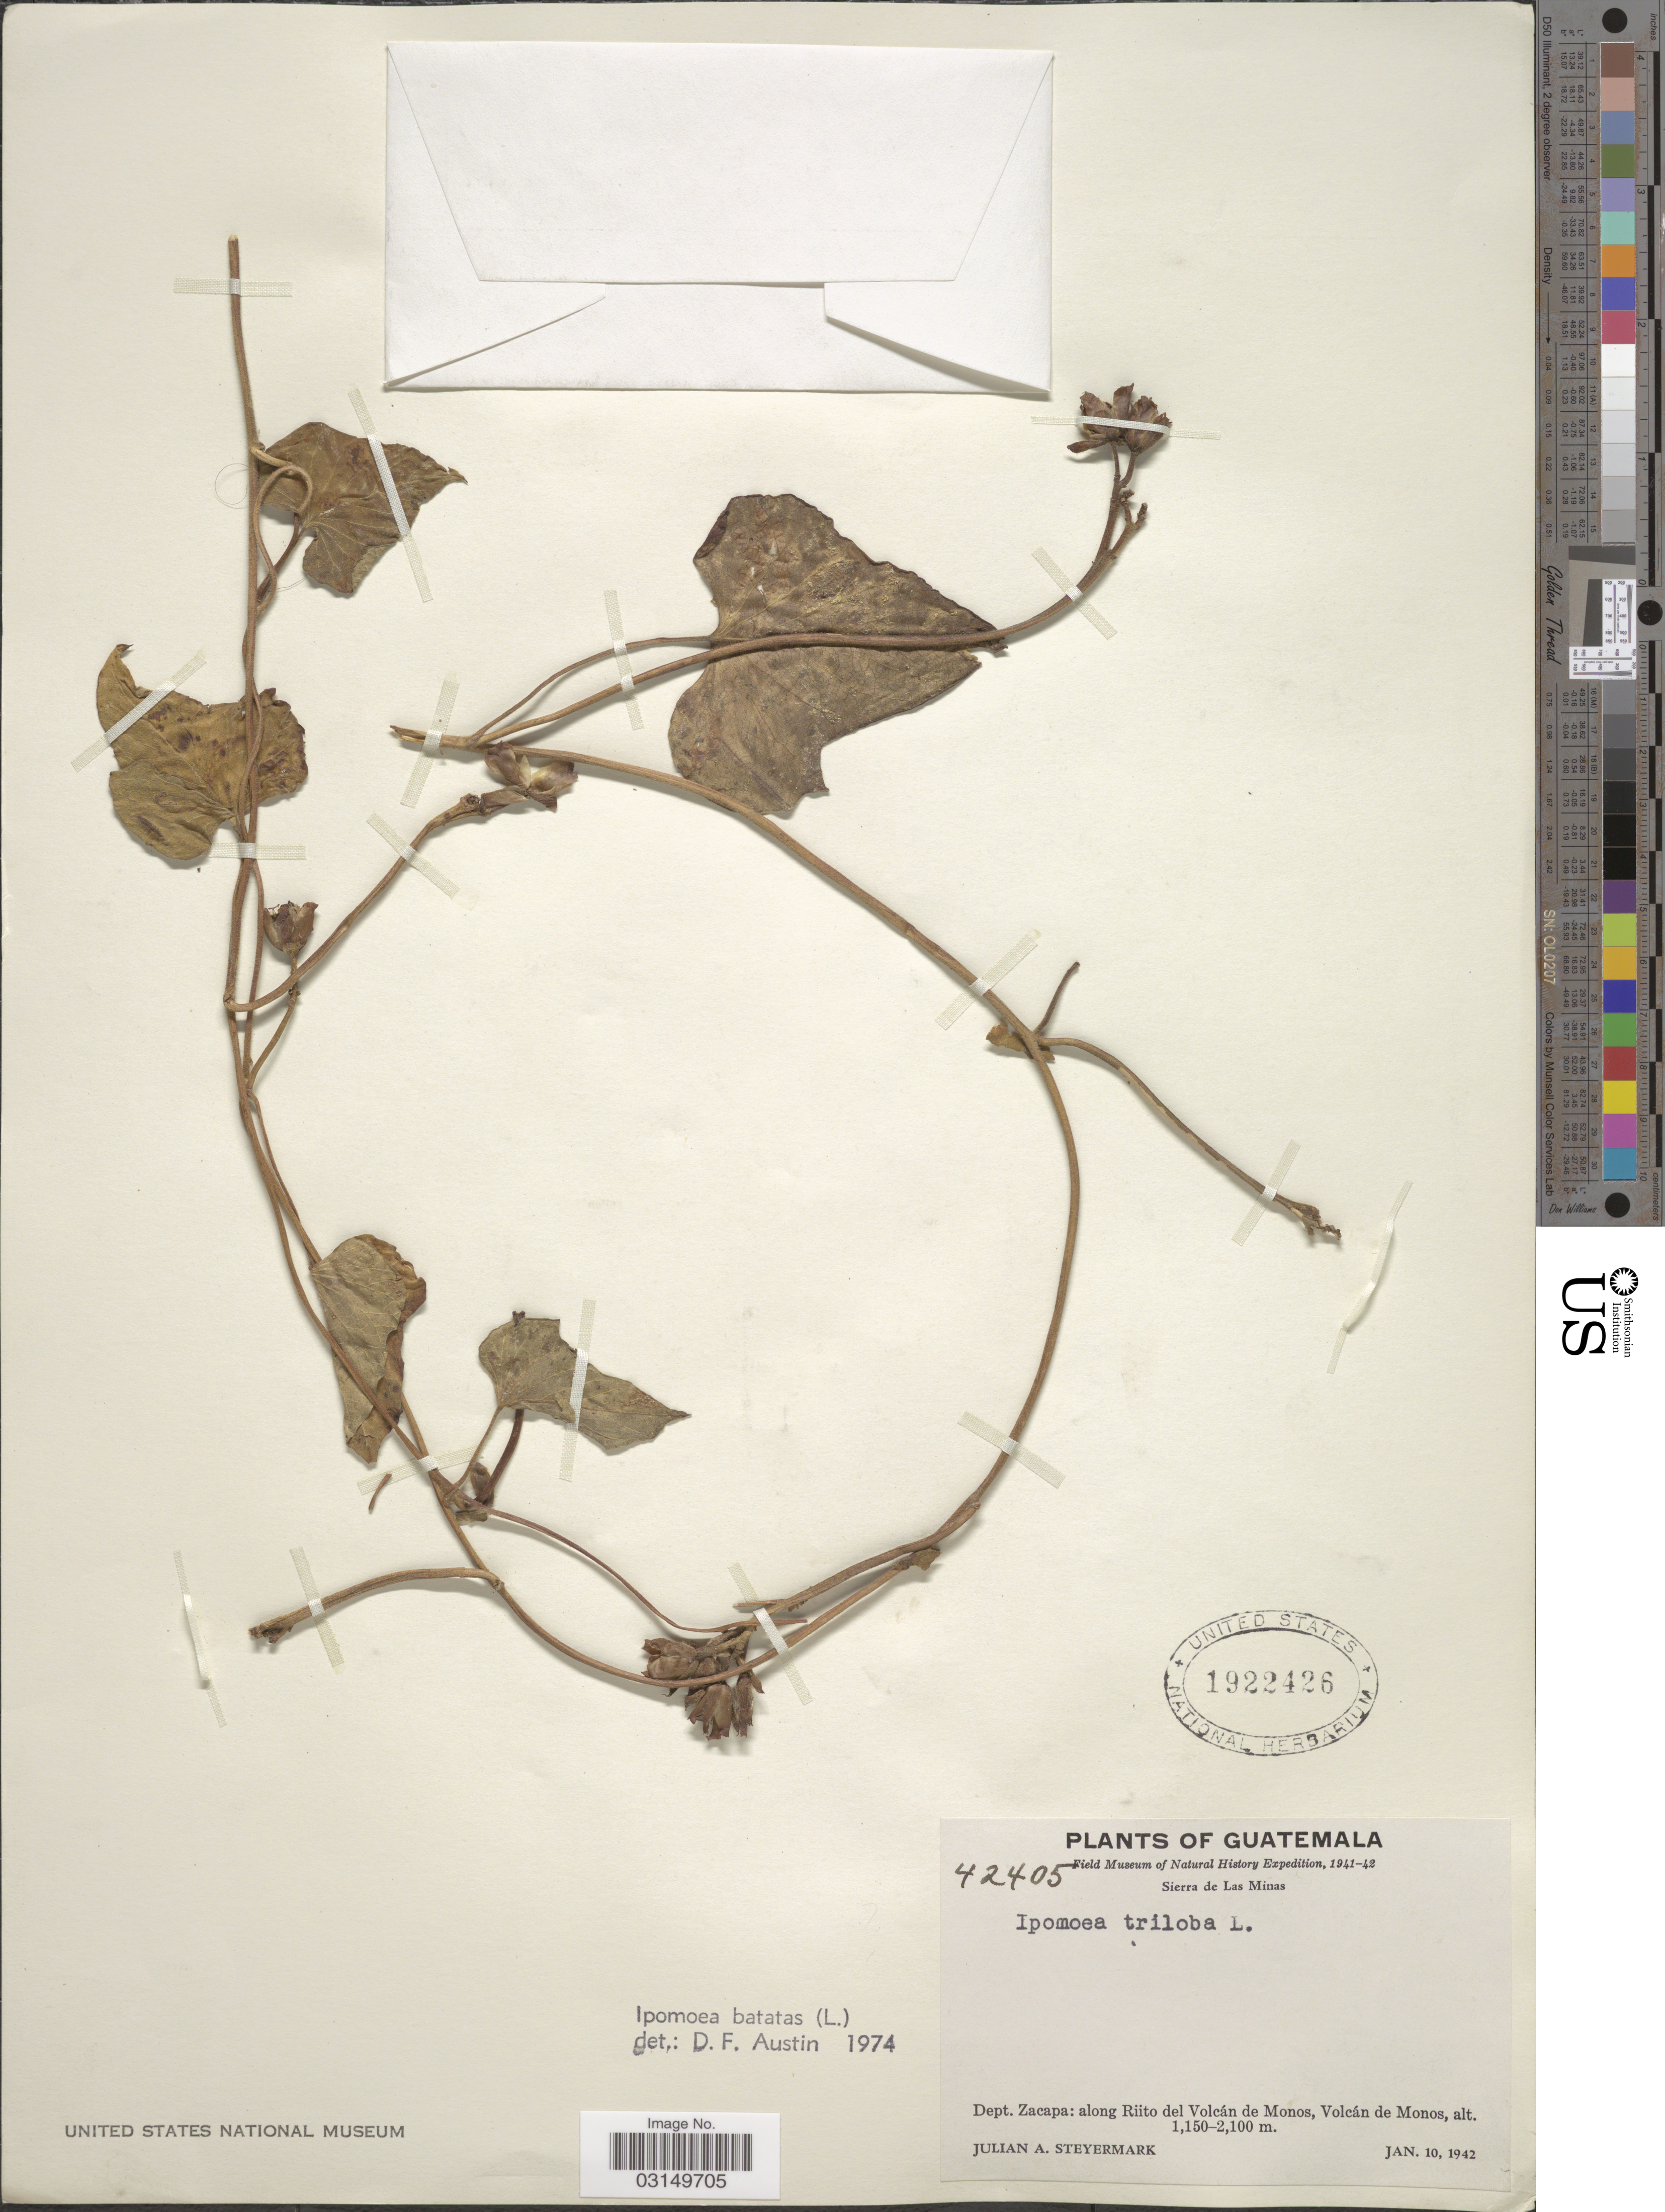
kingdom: Plantae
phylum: Tracheophyta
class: Magnoliopsida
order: Solanales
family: Convolvulaceae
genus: Ipomoea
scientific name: Ipomoea batatas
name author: (L.) Lam.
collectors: J. Steyermark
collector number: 42405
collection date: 1942-01-10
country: Guatemala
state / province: Zacapa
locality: Sierra de Las Minas, Dept. Zacapa: along Riito del Volcán de Monos, Volcán de Monos.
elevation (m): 1150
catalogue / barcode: US 1922426